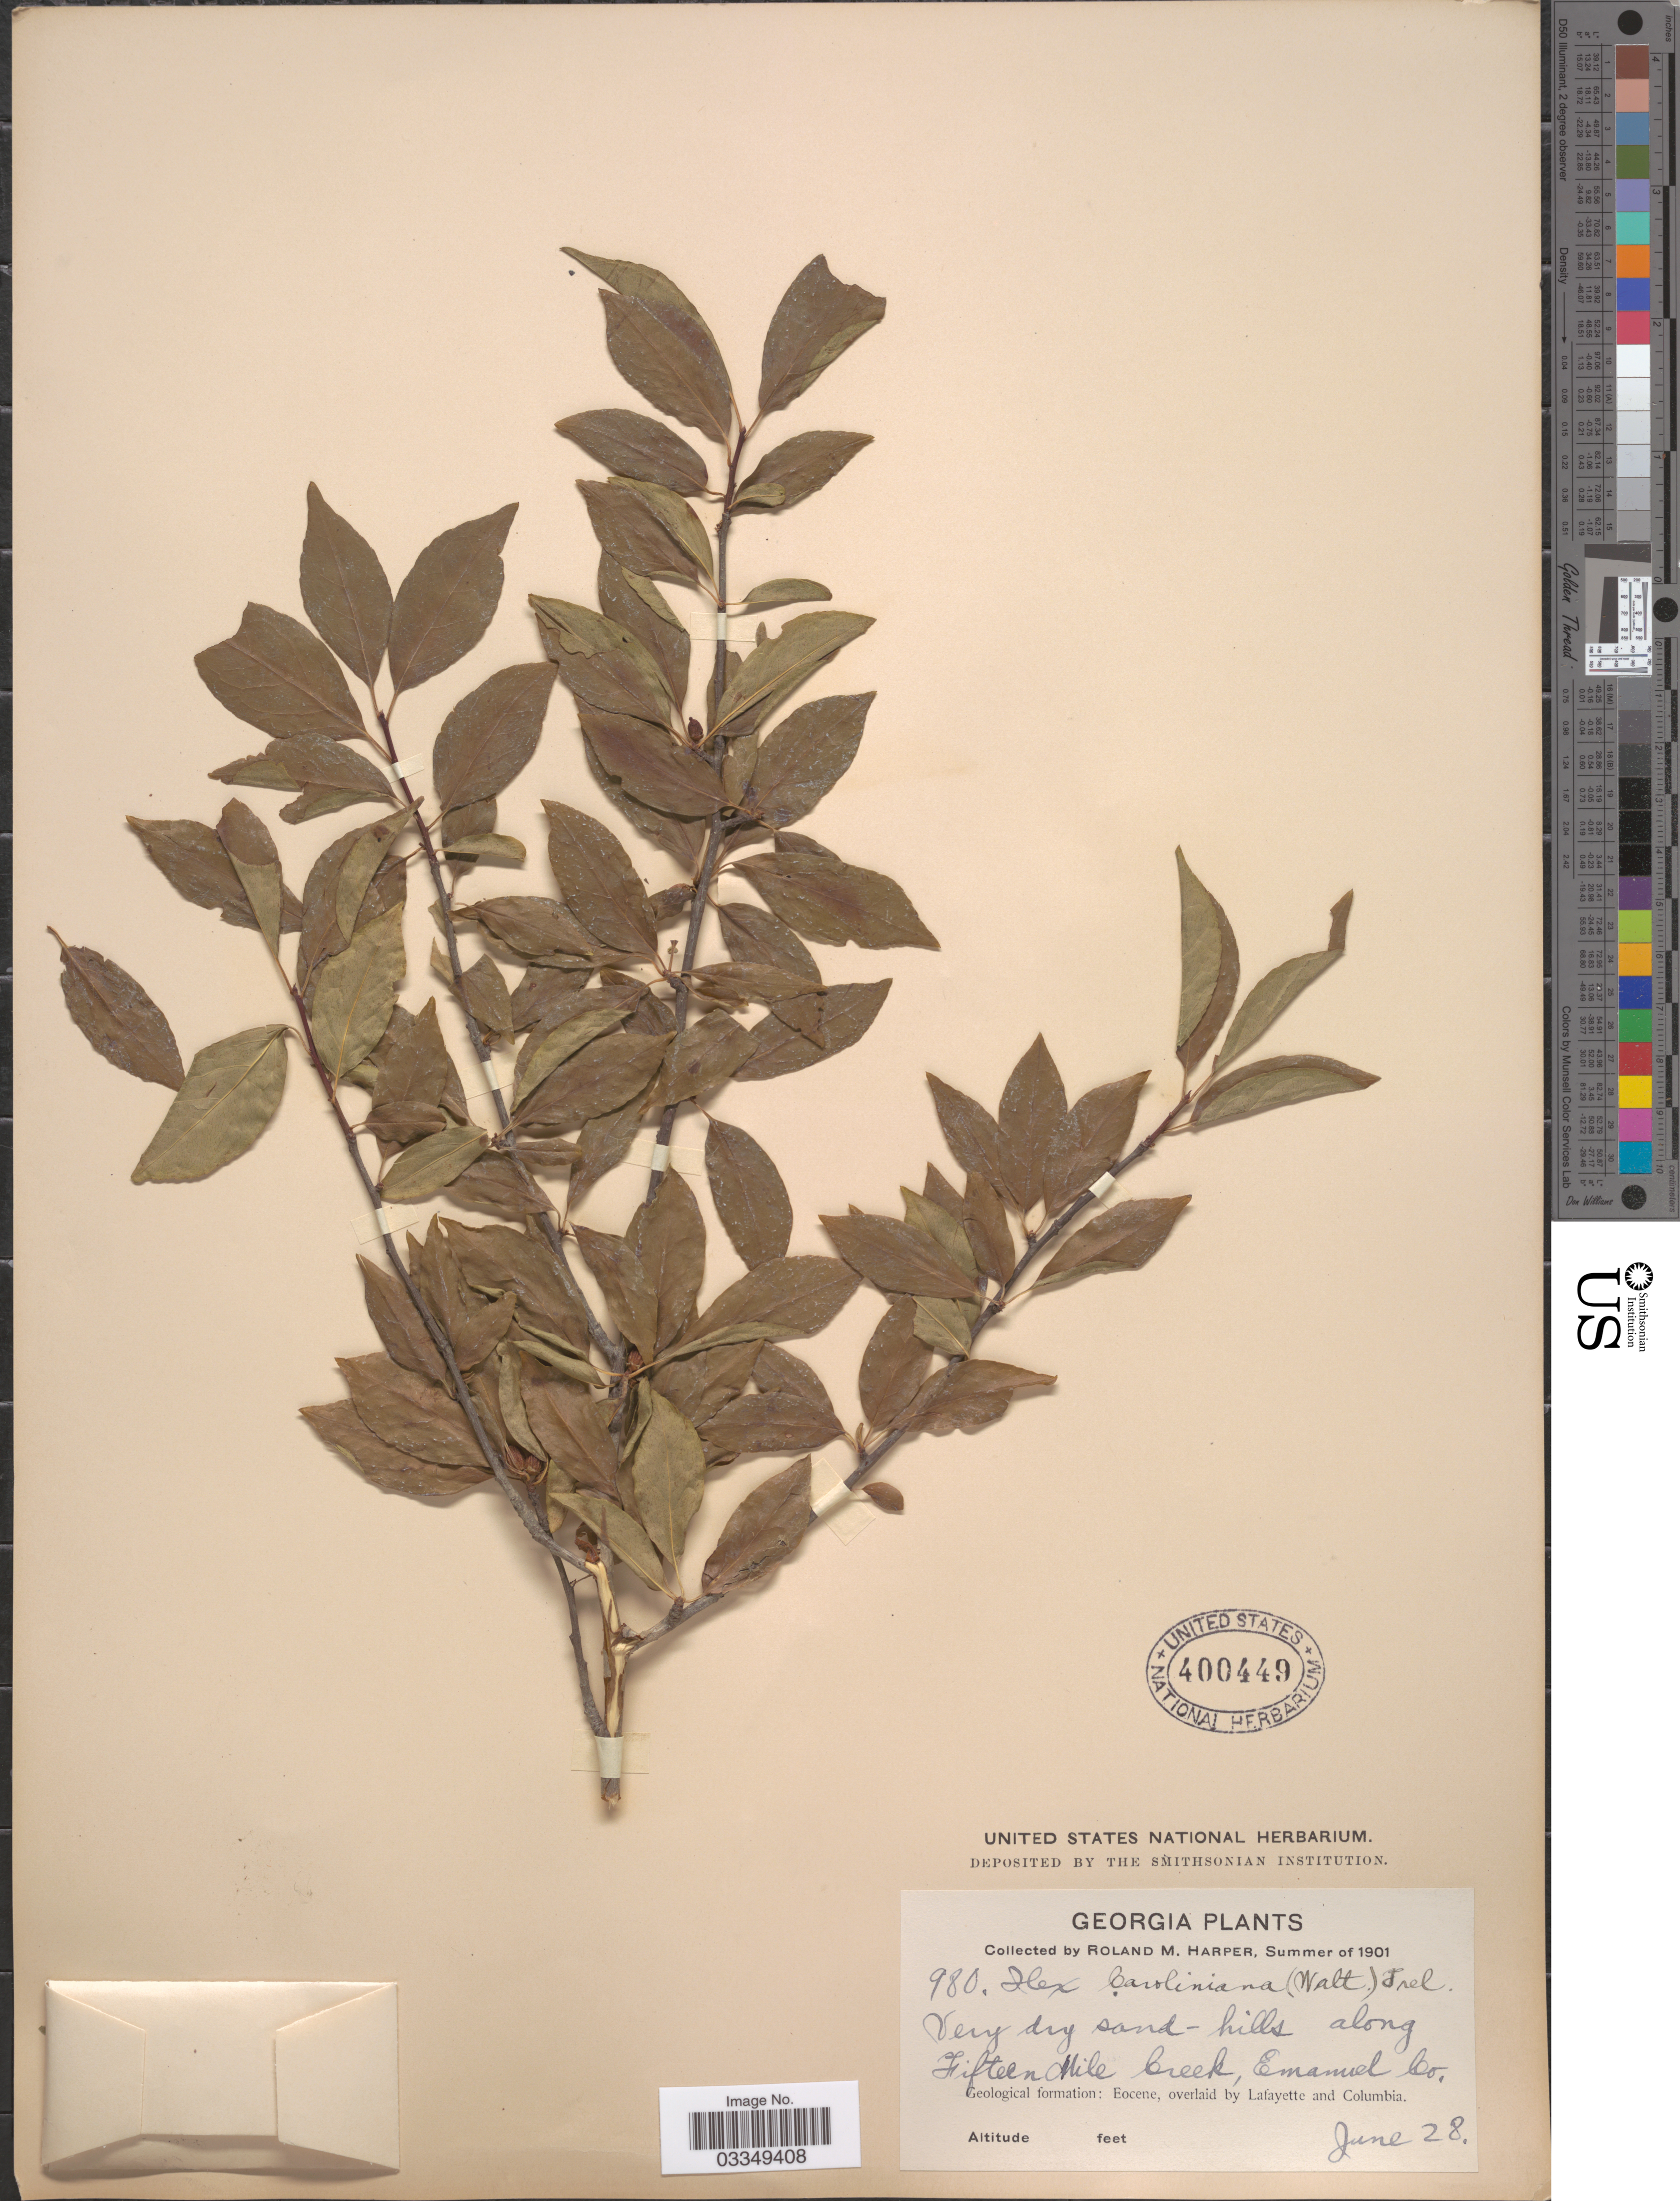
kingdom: Plantae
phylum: Tracheophyta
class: Magnoliopsida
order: Aquifoliales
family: Aquifoliaceae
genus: Ilex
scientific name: Ilex caroliniana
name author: Trel.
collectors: R. M. Harper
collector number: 980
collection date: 1901-06-28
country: United States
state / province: Georgia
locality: Very dry sand-hills along Fifteen Mile Creek, Emanuel Co. Geological formation: Eocene, overlaid by Lafayette and Columbia.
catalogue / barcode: US 400449